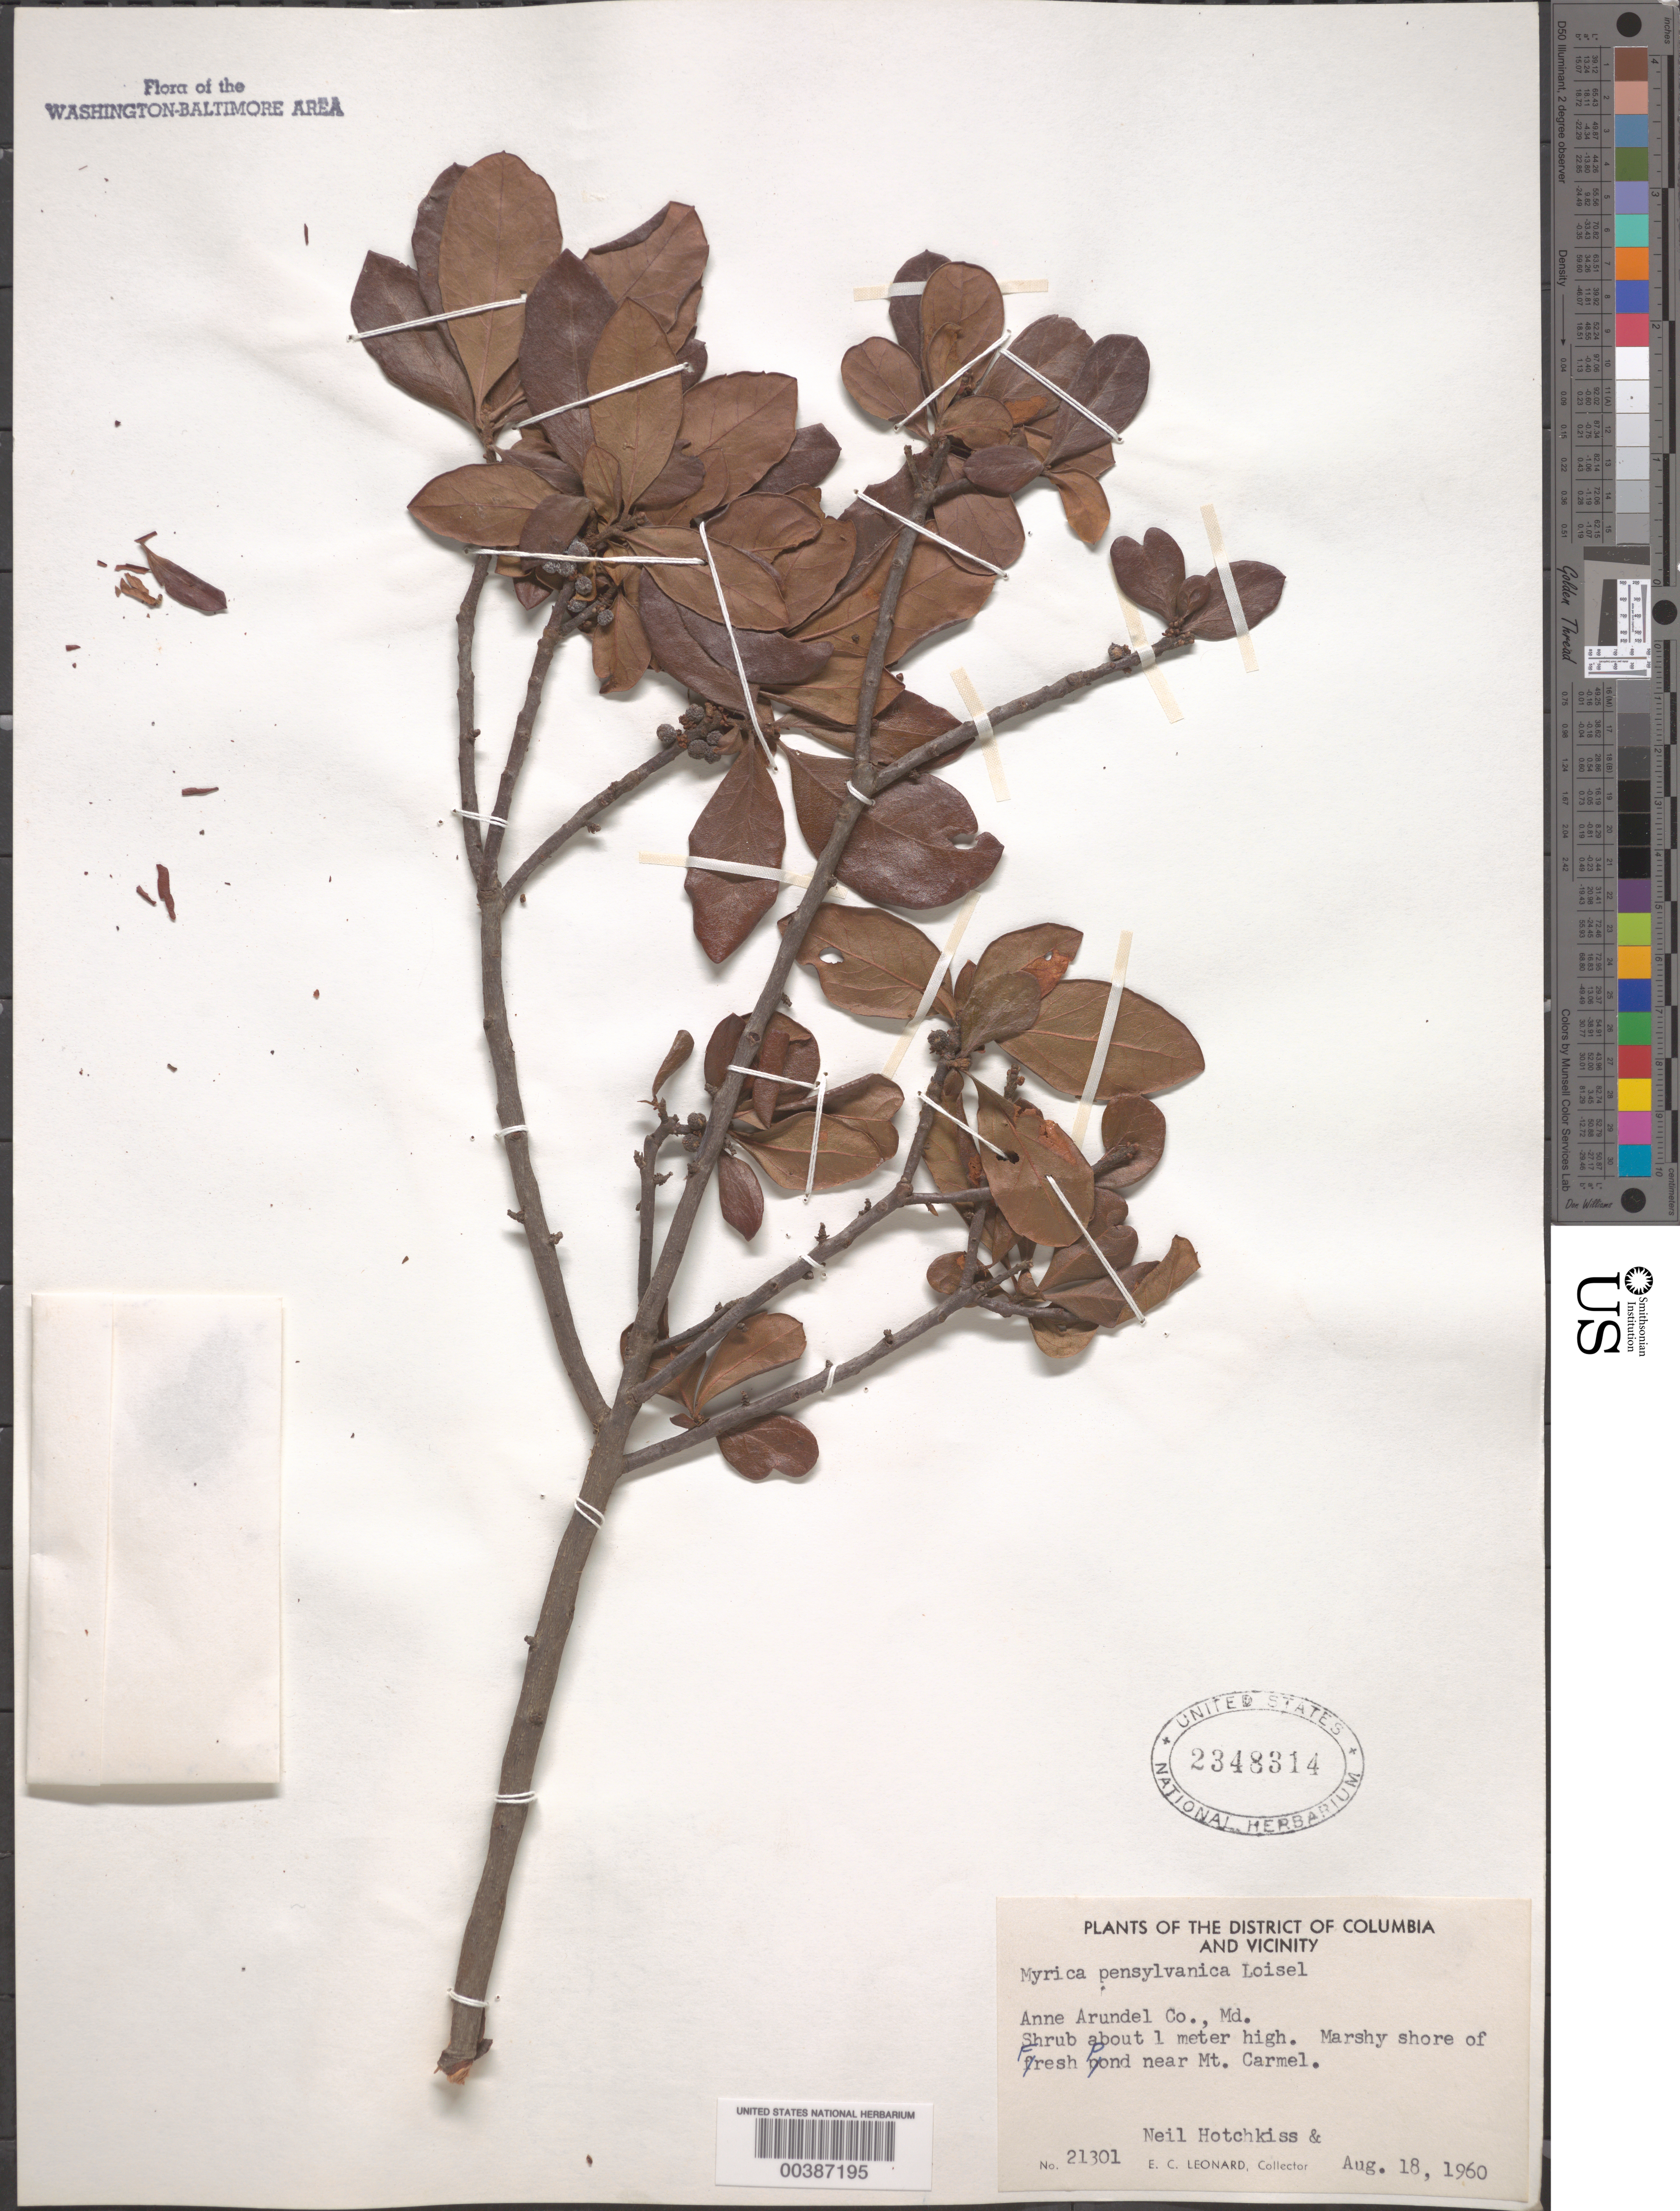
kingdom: Plantae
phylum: Tracheophyta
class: Magnoliopsida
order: Fagales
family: Myricaceae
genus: Morella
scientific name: Morella pensylvanica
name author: (Mirb.) Kartesz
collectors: N. Hotchkiss & E. C. Leonard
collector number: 21301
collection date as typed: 18 Aug 1960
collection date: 1960-08-18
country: United States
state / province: Maryland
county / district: Anne Arundel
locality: Fresh Pond, Mount Carmel vicinity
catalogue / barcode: US 2348314